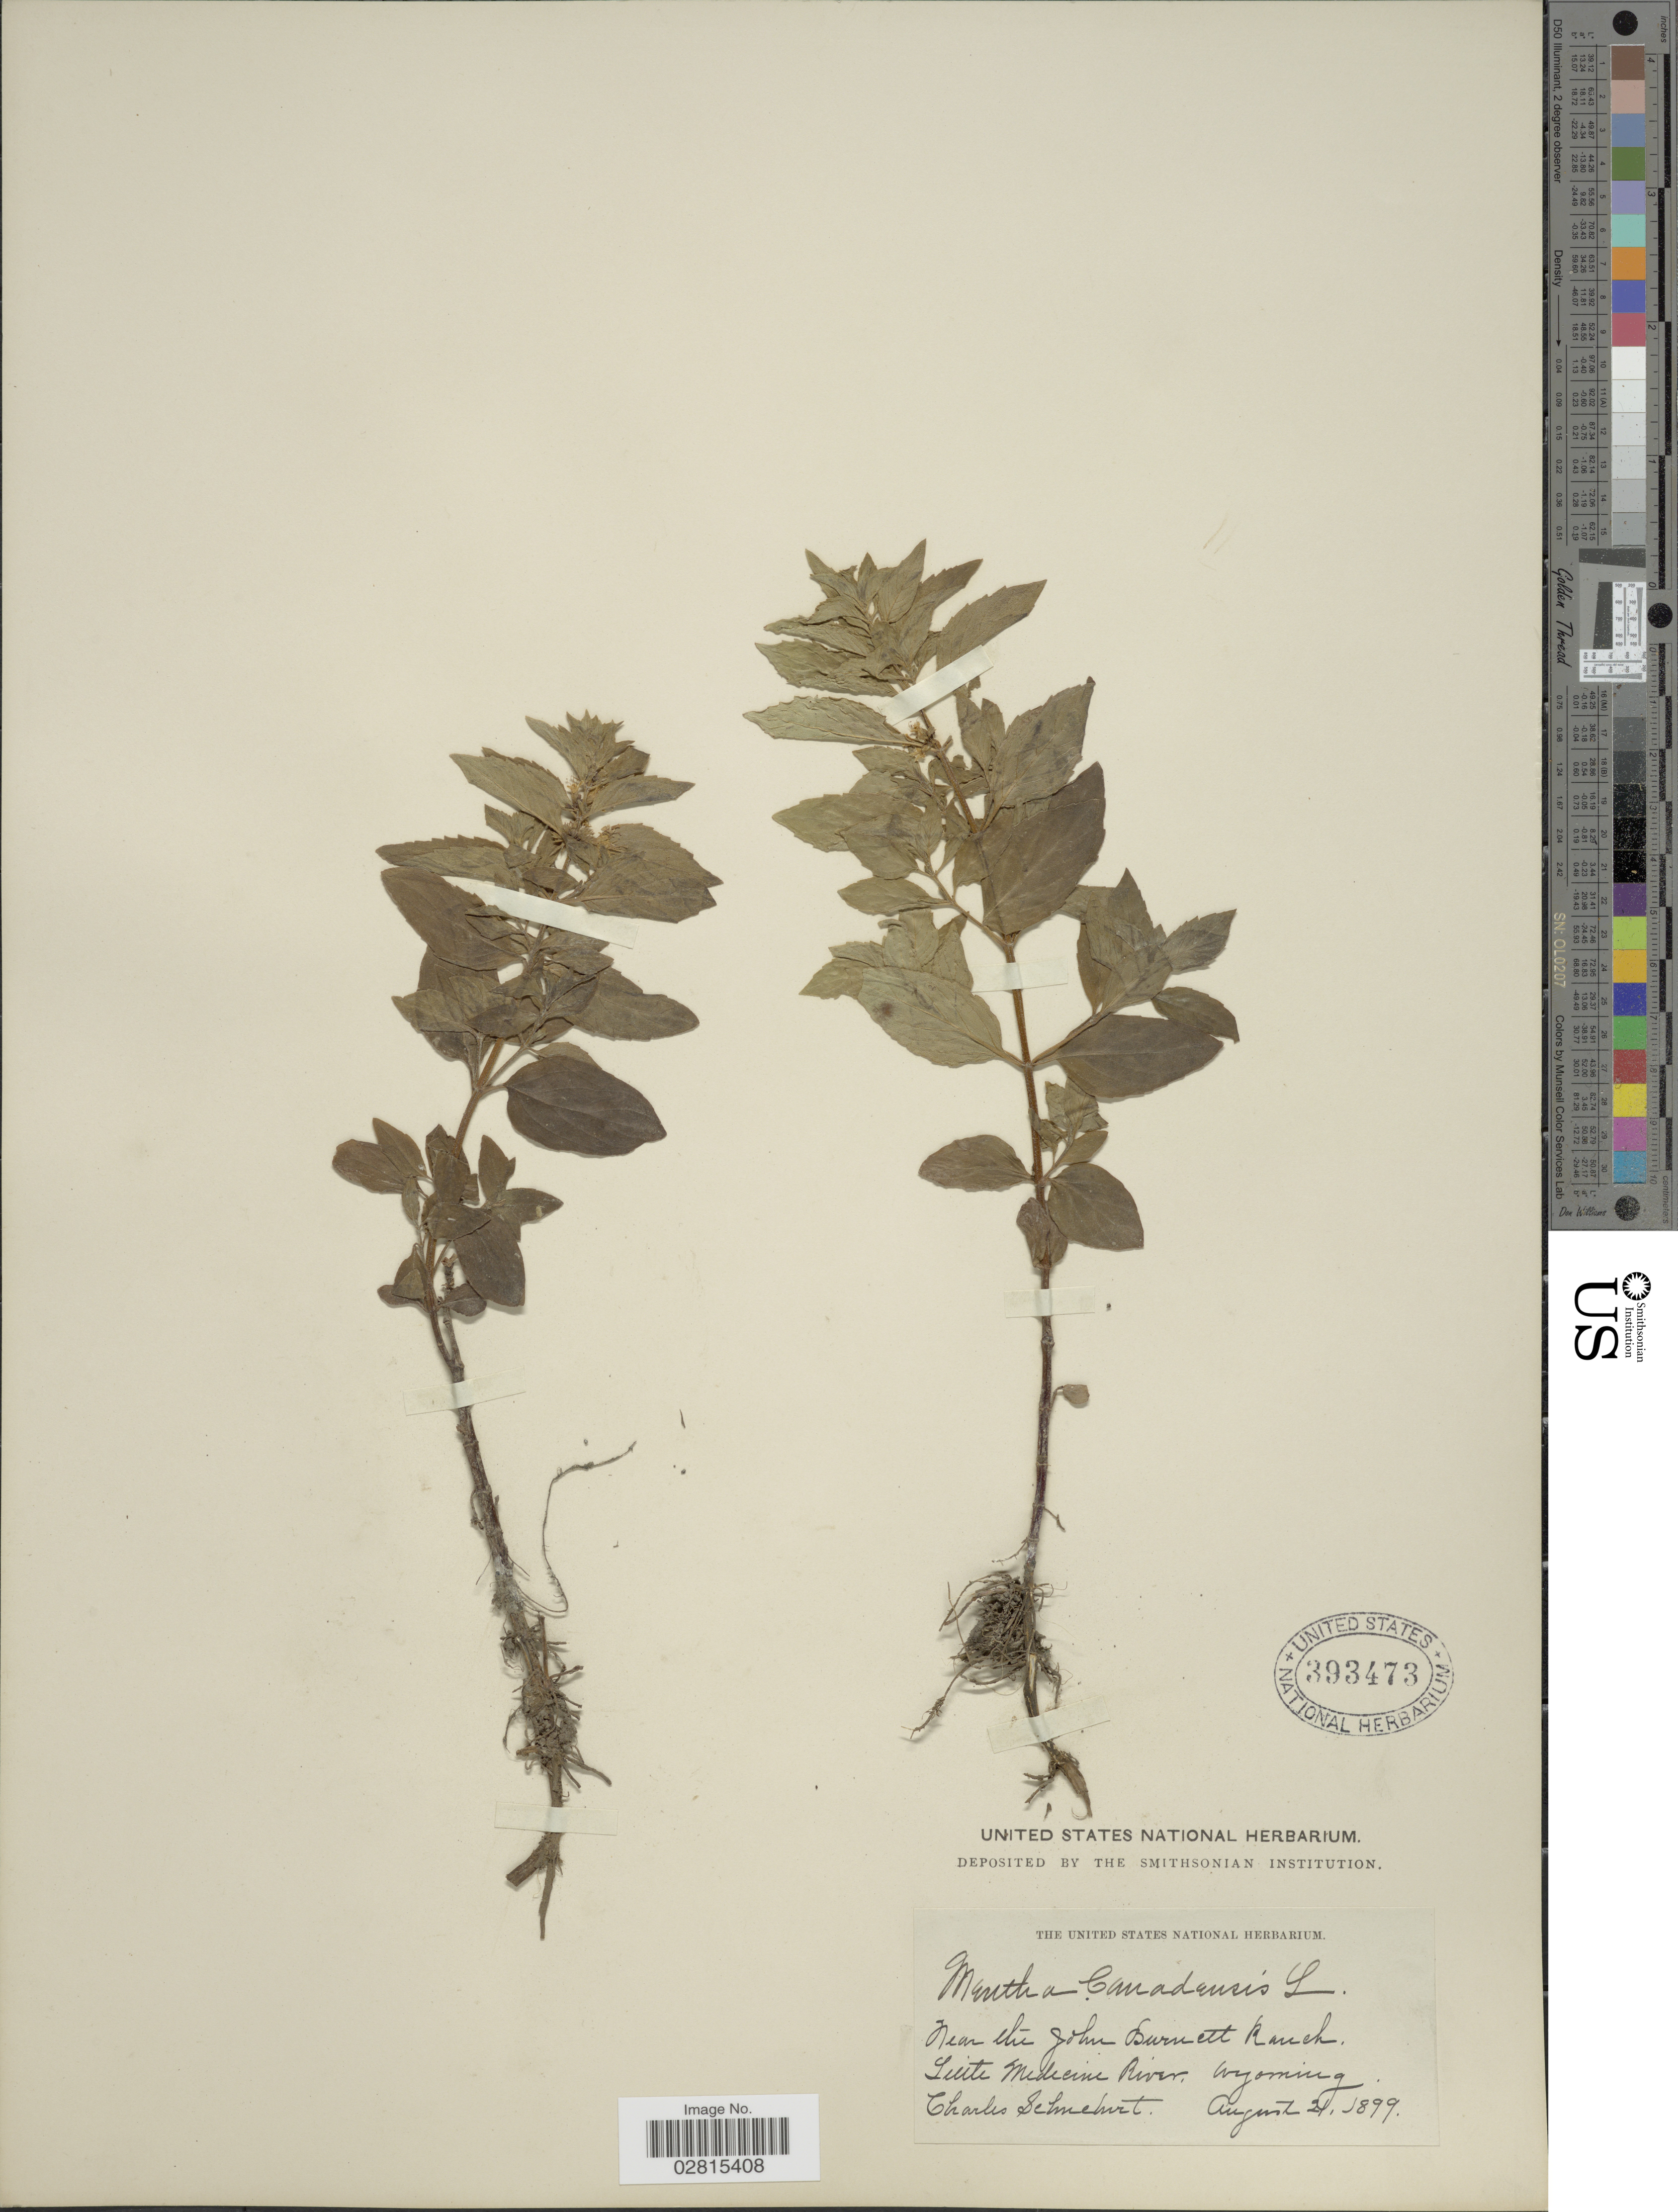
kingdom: Plantae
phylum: Tracheophyta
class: Magnoliopsida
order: Lamiales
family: Lamiaceae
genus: Mentha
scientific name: Mentha canadensis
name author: L.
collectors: C. Schuchert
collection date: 1899-08-21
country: United States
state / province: Wyoming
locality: Near the John Burnett Ranch, Suite Medicine River.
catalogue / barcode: US 393473